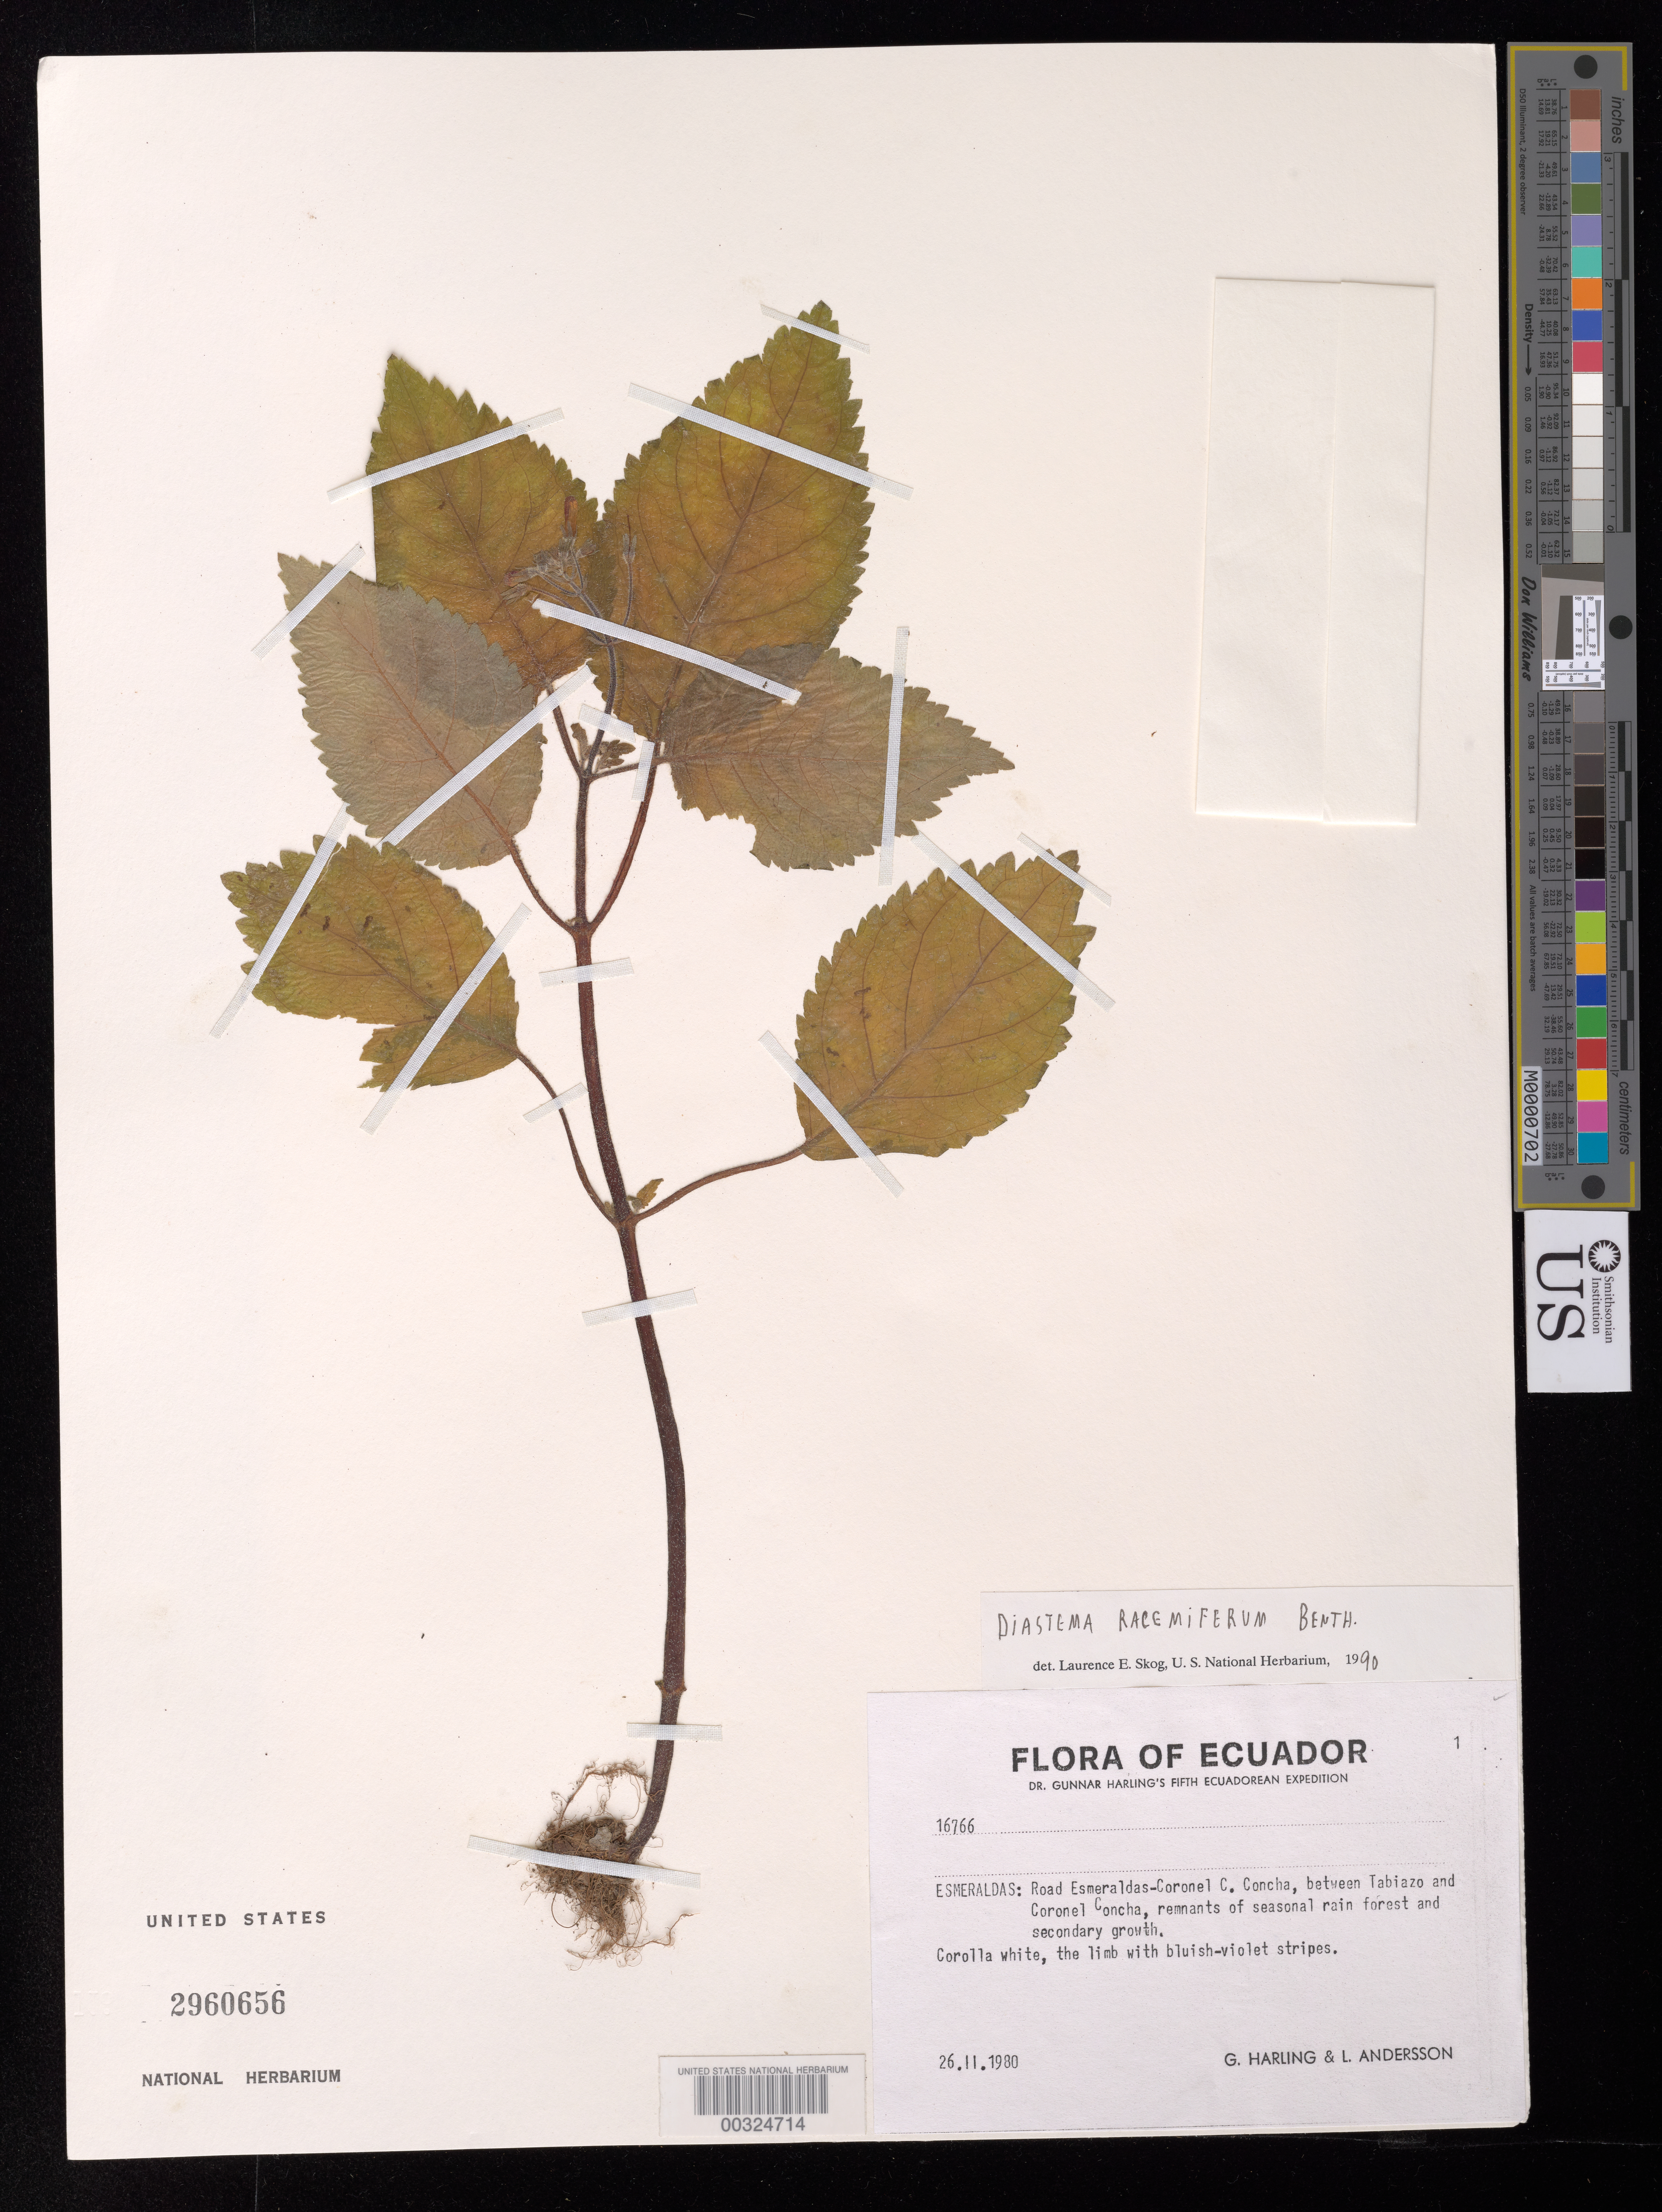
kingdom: Plantae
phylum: Tracheophyta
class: Magnoliopsida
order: Lamiales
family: Gesneriaceae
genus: Diastema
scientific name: Diastema racemiferum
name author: Benth.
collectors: G. Harling & L. Andersson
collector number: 16766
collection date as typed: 26 Feb 1980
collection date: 1980-02-26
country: Ecuador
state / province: Esmeraldas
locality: Road Esmeraldas-Coronel C. Concha, between Tabiazo and Coronel Concha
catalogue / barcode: US 2960656